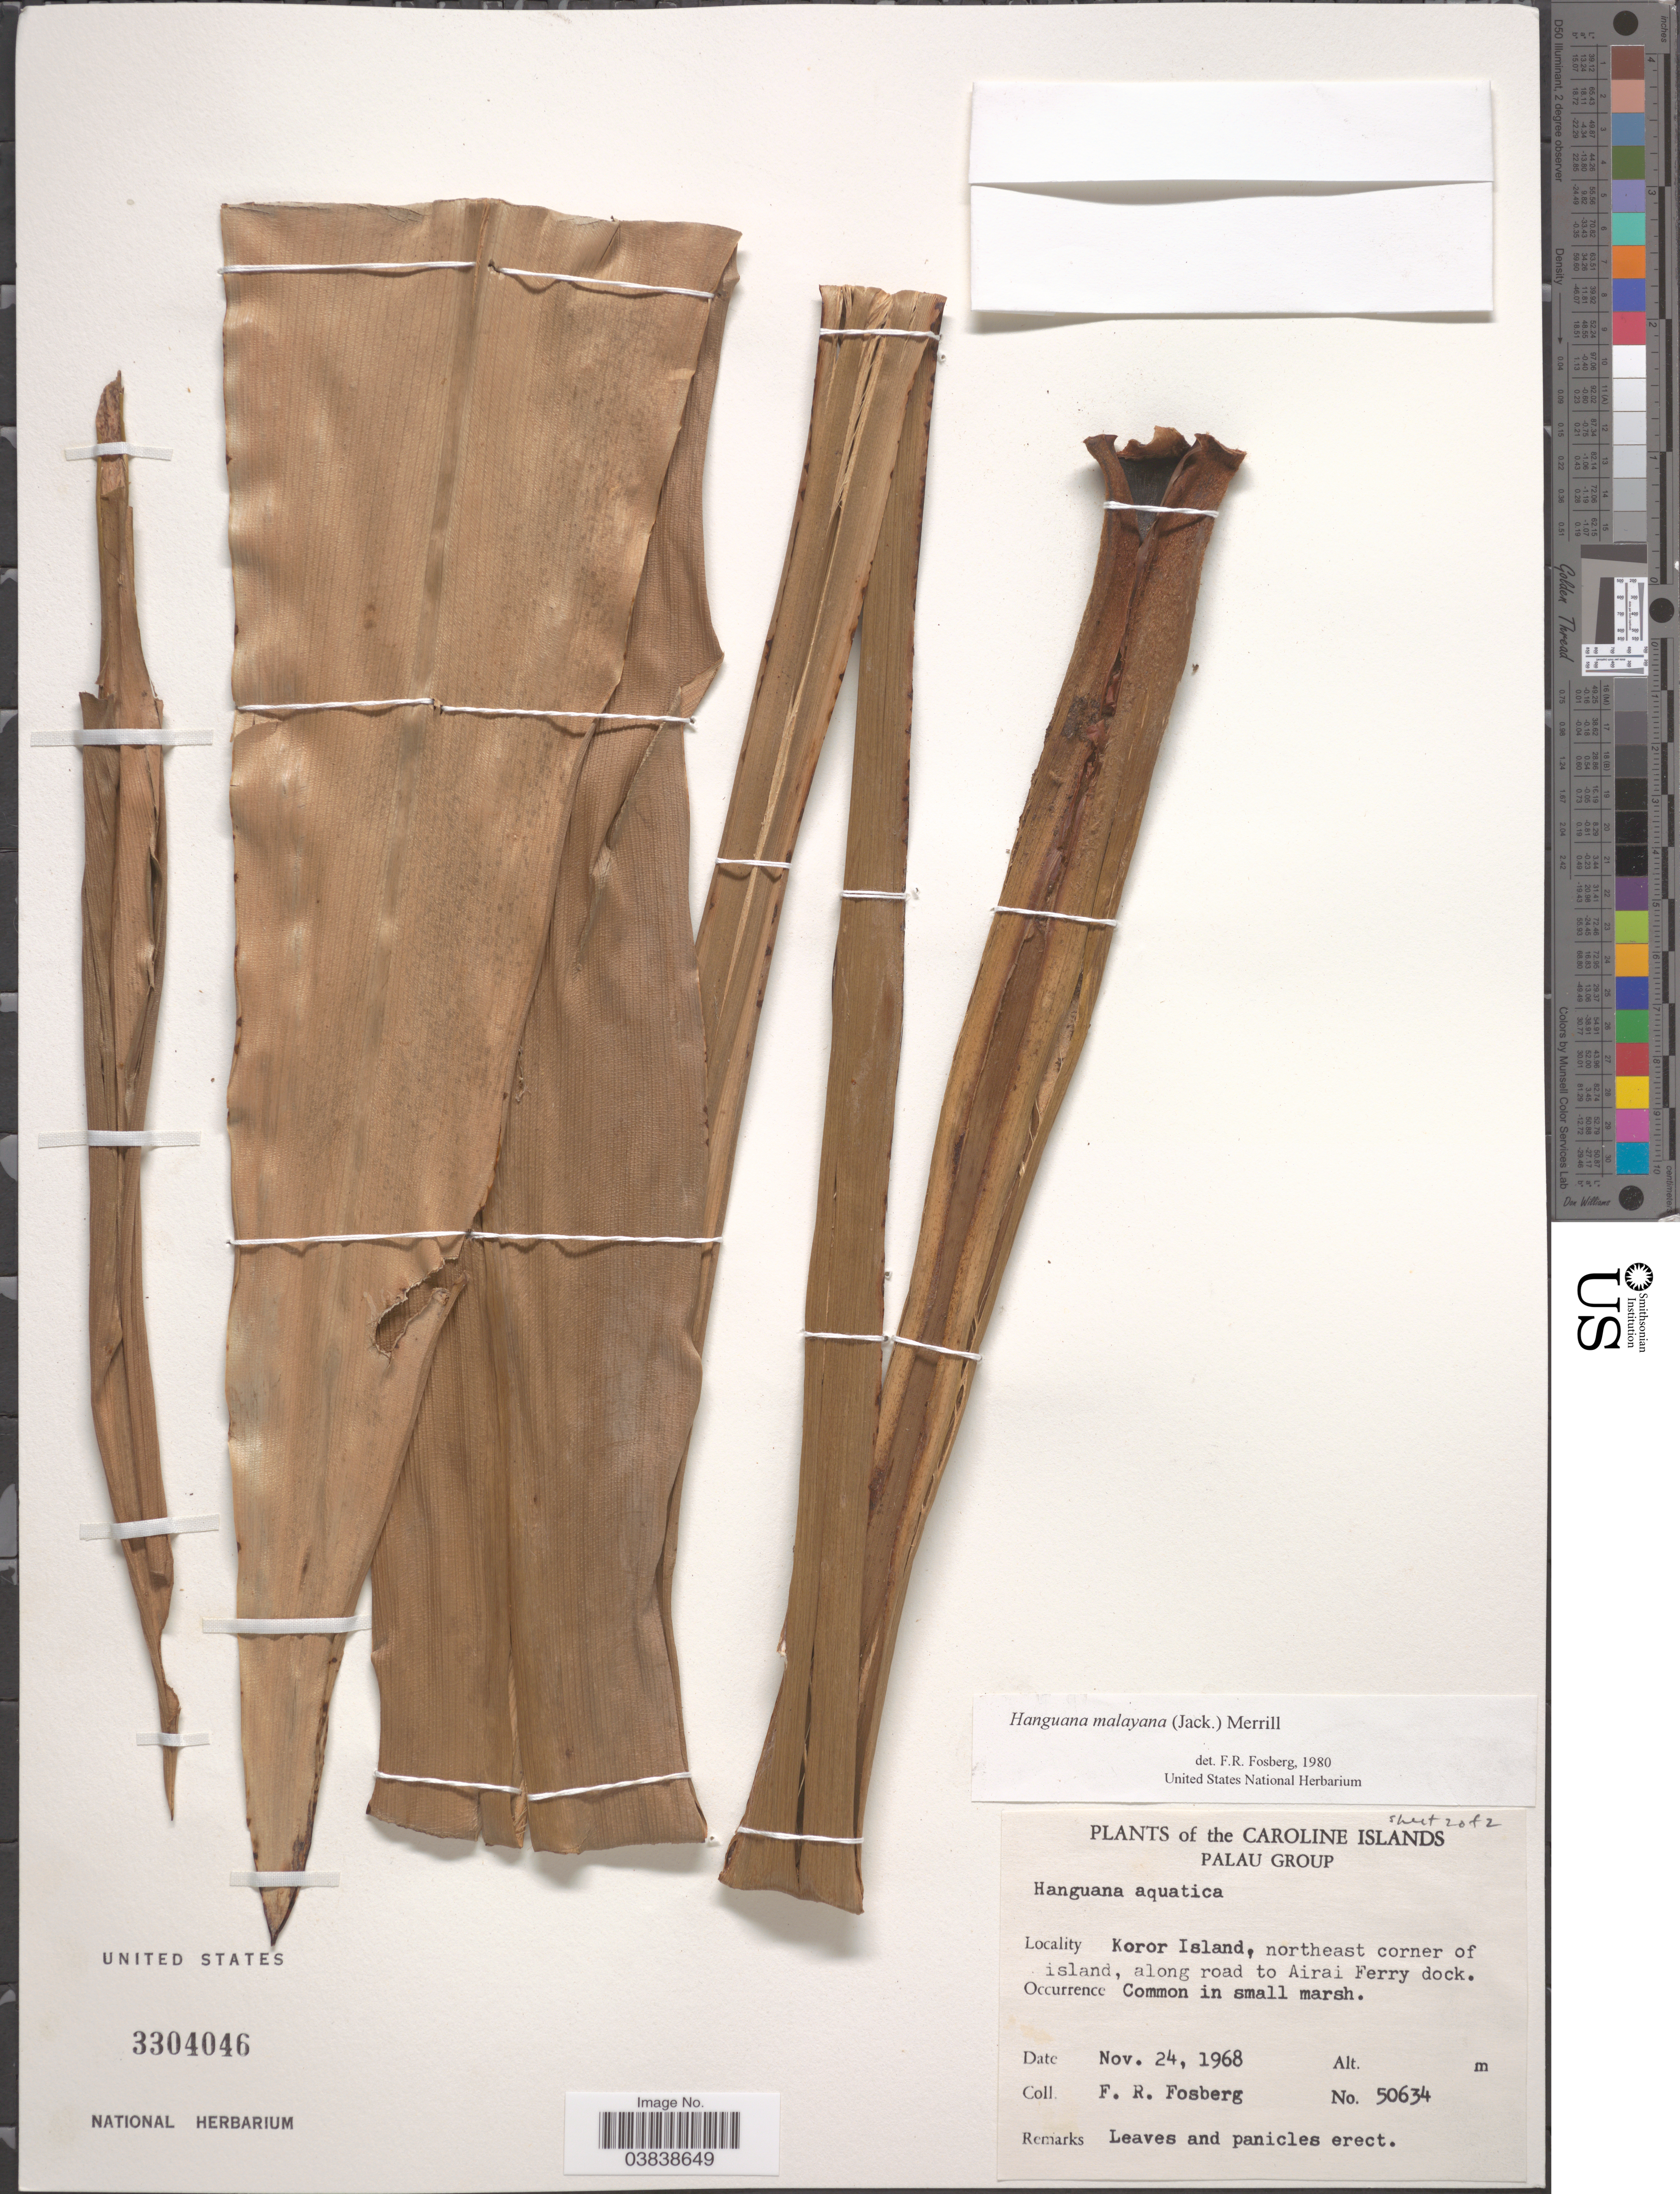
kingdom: Plantae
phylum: Tracheophyta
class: Liliopsida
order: Commelinales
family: Hanguanaceae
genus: Hanguana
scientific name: Hanguana malayana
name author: (Jack) Merr.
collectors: F. R. Fosberg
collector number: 50634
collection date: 1968-11-24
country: Palau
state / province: Koror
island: Oreor [Koror]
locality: Caroline Islands. Palau Group. Koror Island, northeast corner of island, along road to Airai Ferry dock.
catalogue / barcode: US 3304046